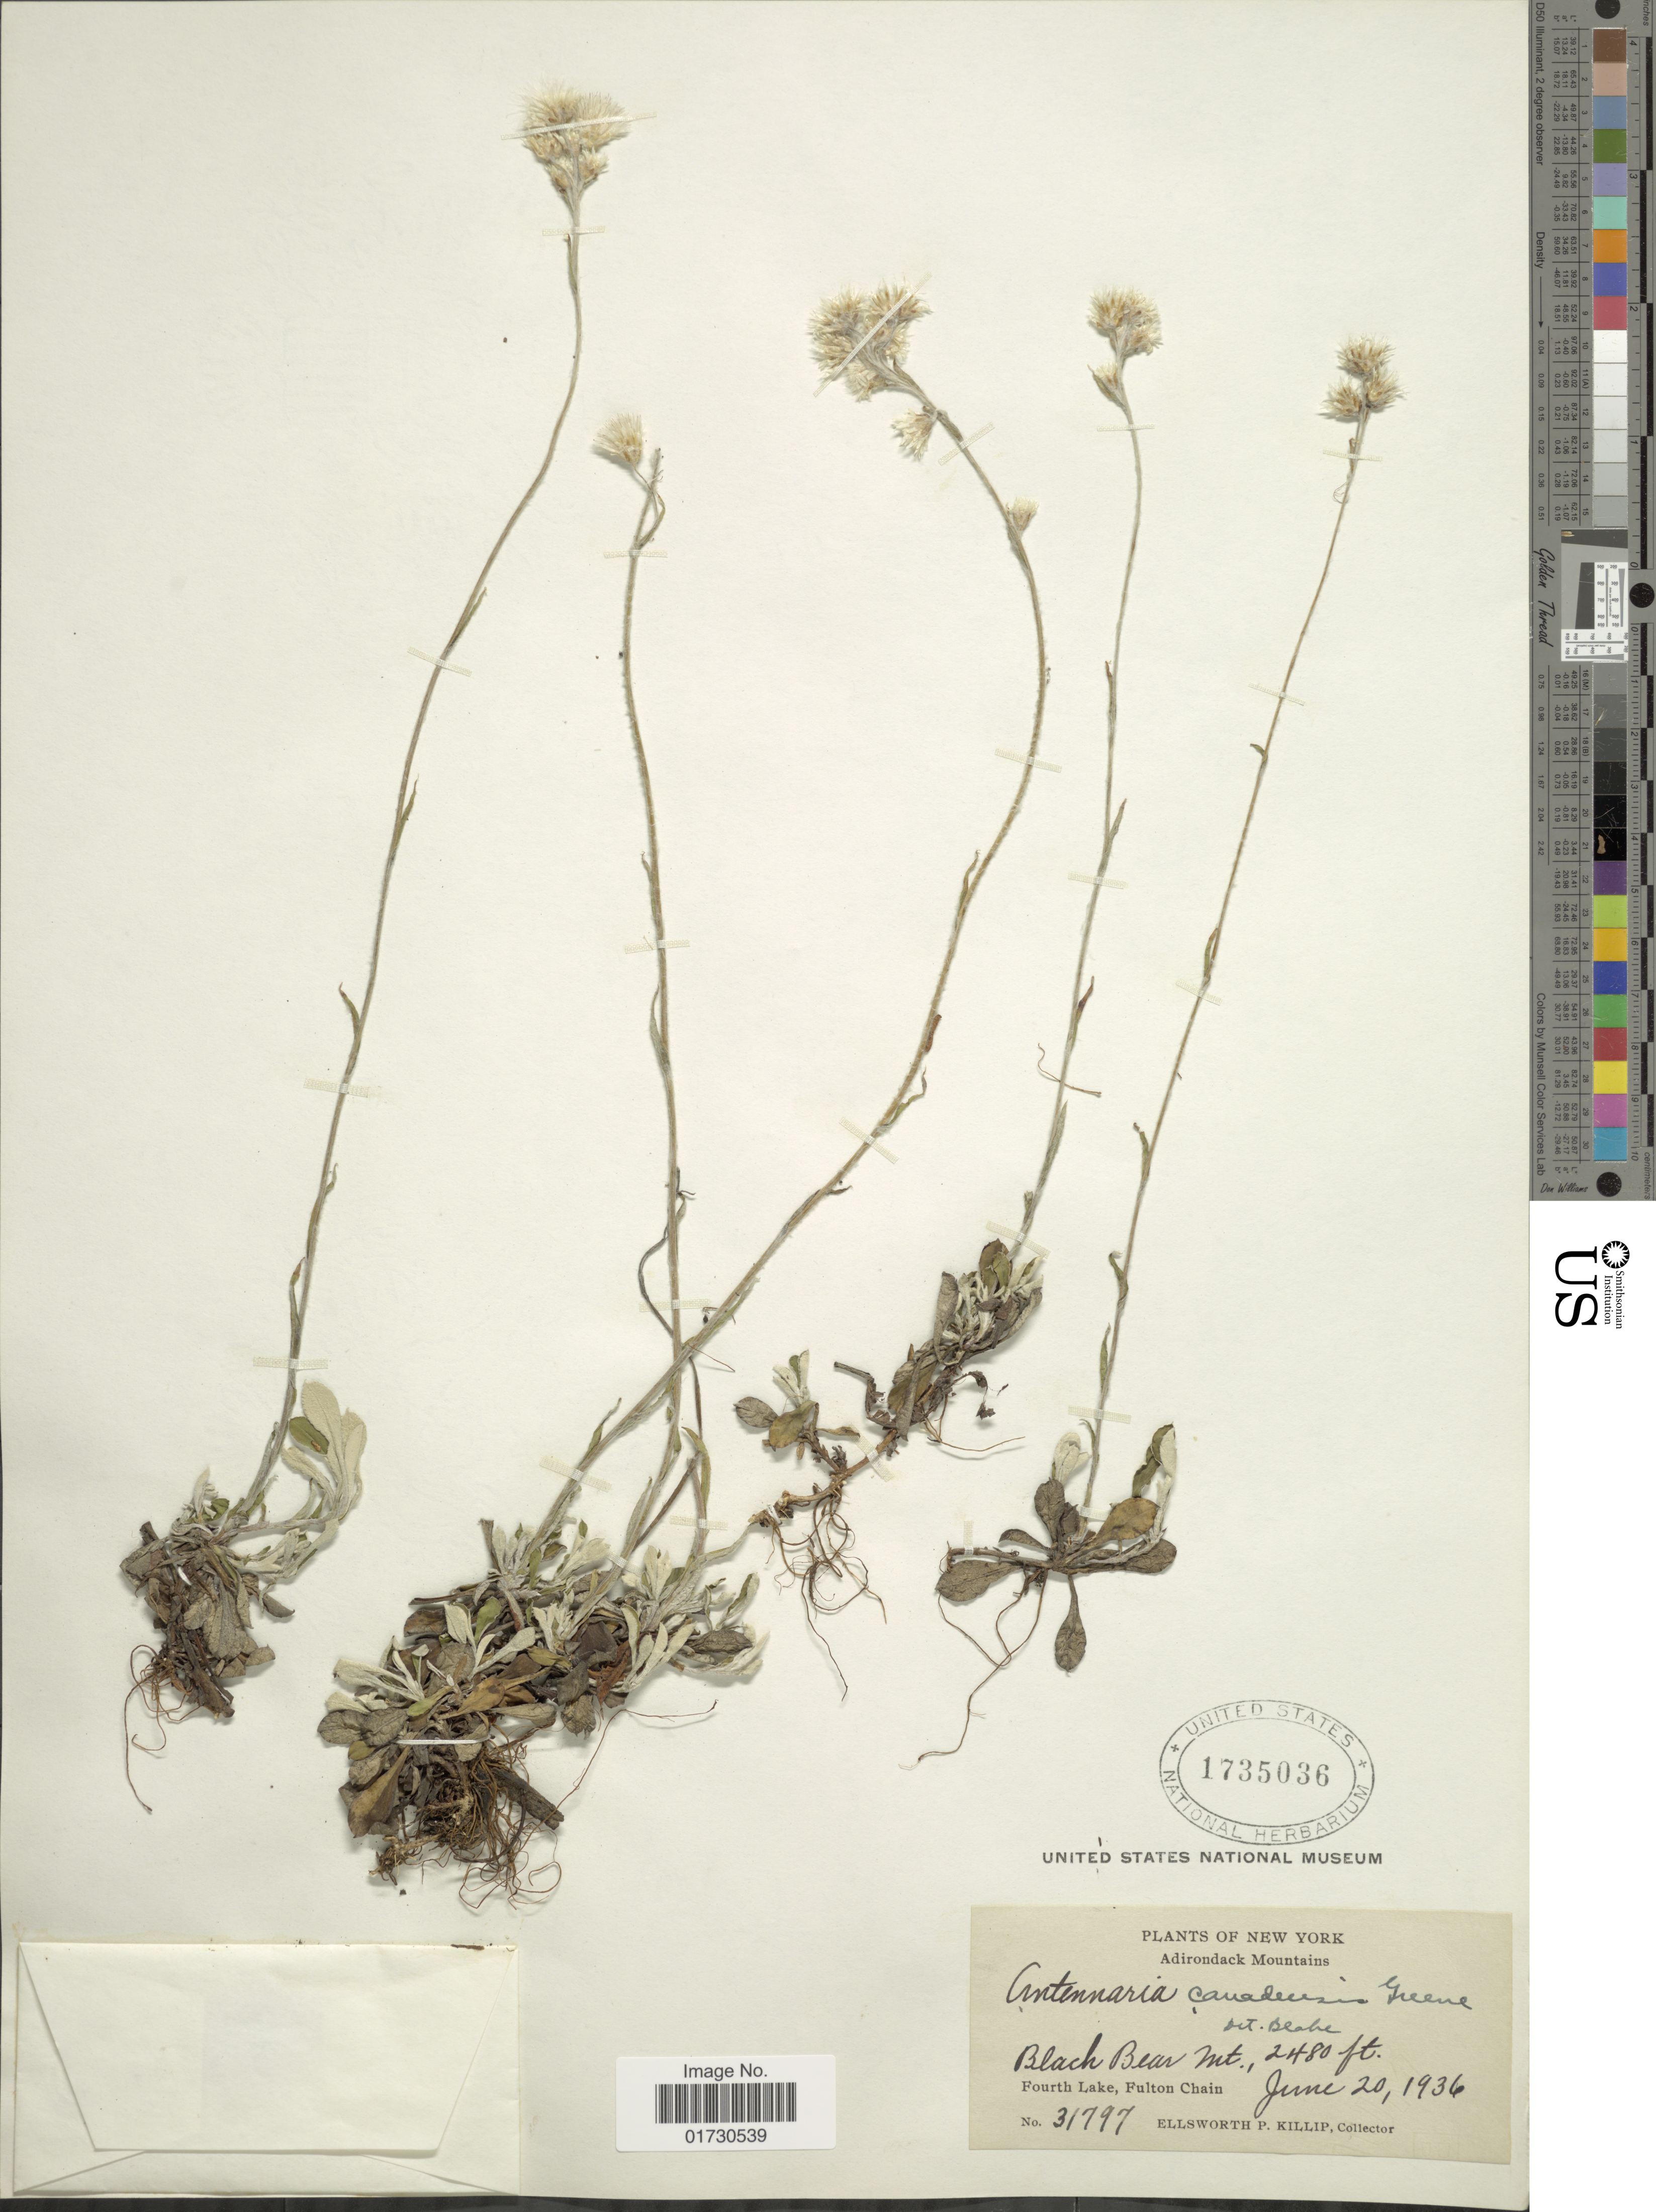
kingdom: Plantae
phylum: Tracheophyta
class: Magnoliopsida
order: Asterales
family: Asteraceae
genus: Antennaria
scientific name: Antennaria canadensis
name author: Greene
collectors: E. P. Killip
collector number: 31797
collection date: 1936-06-20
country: United States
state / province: New York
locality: Adirondack Mountains, Black Bear Mt., Fourth Lkae, Fultin Chain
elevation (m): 756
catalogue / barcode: US 1735036